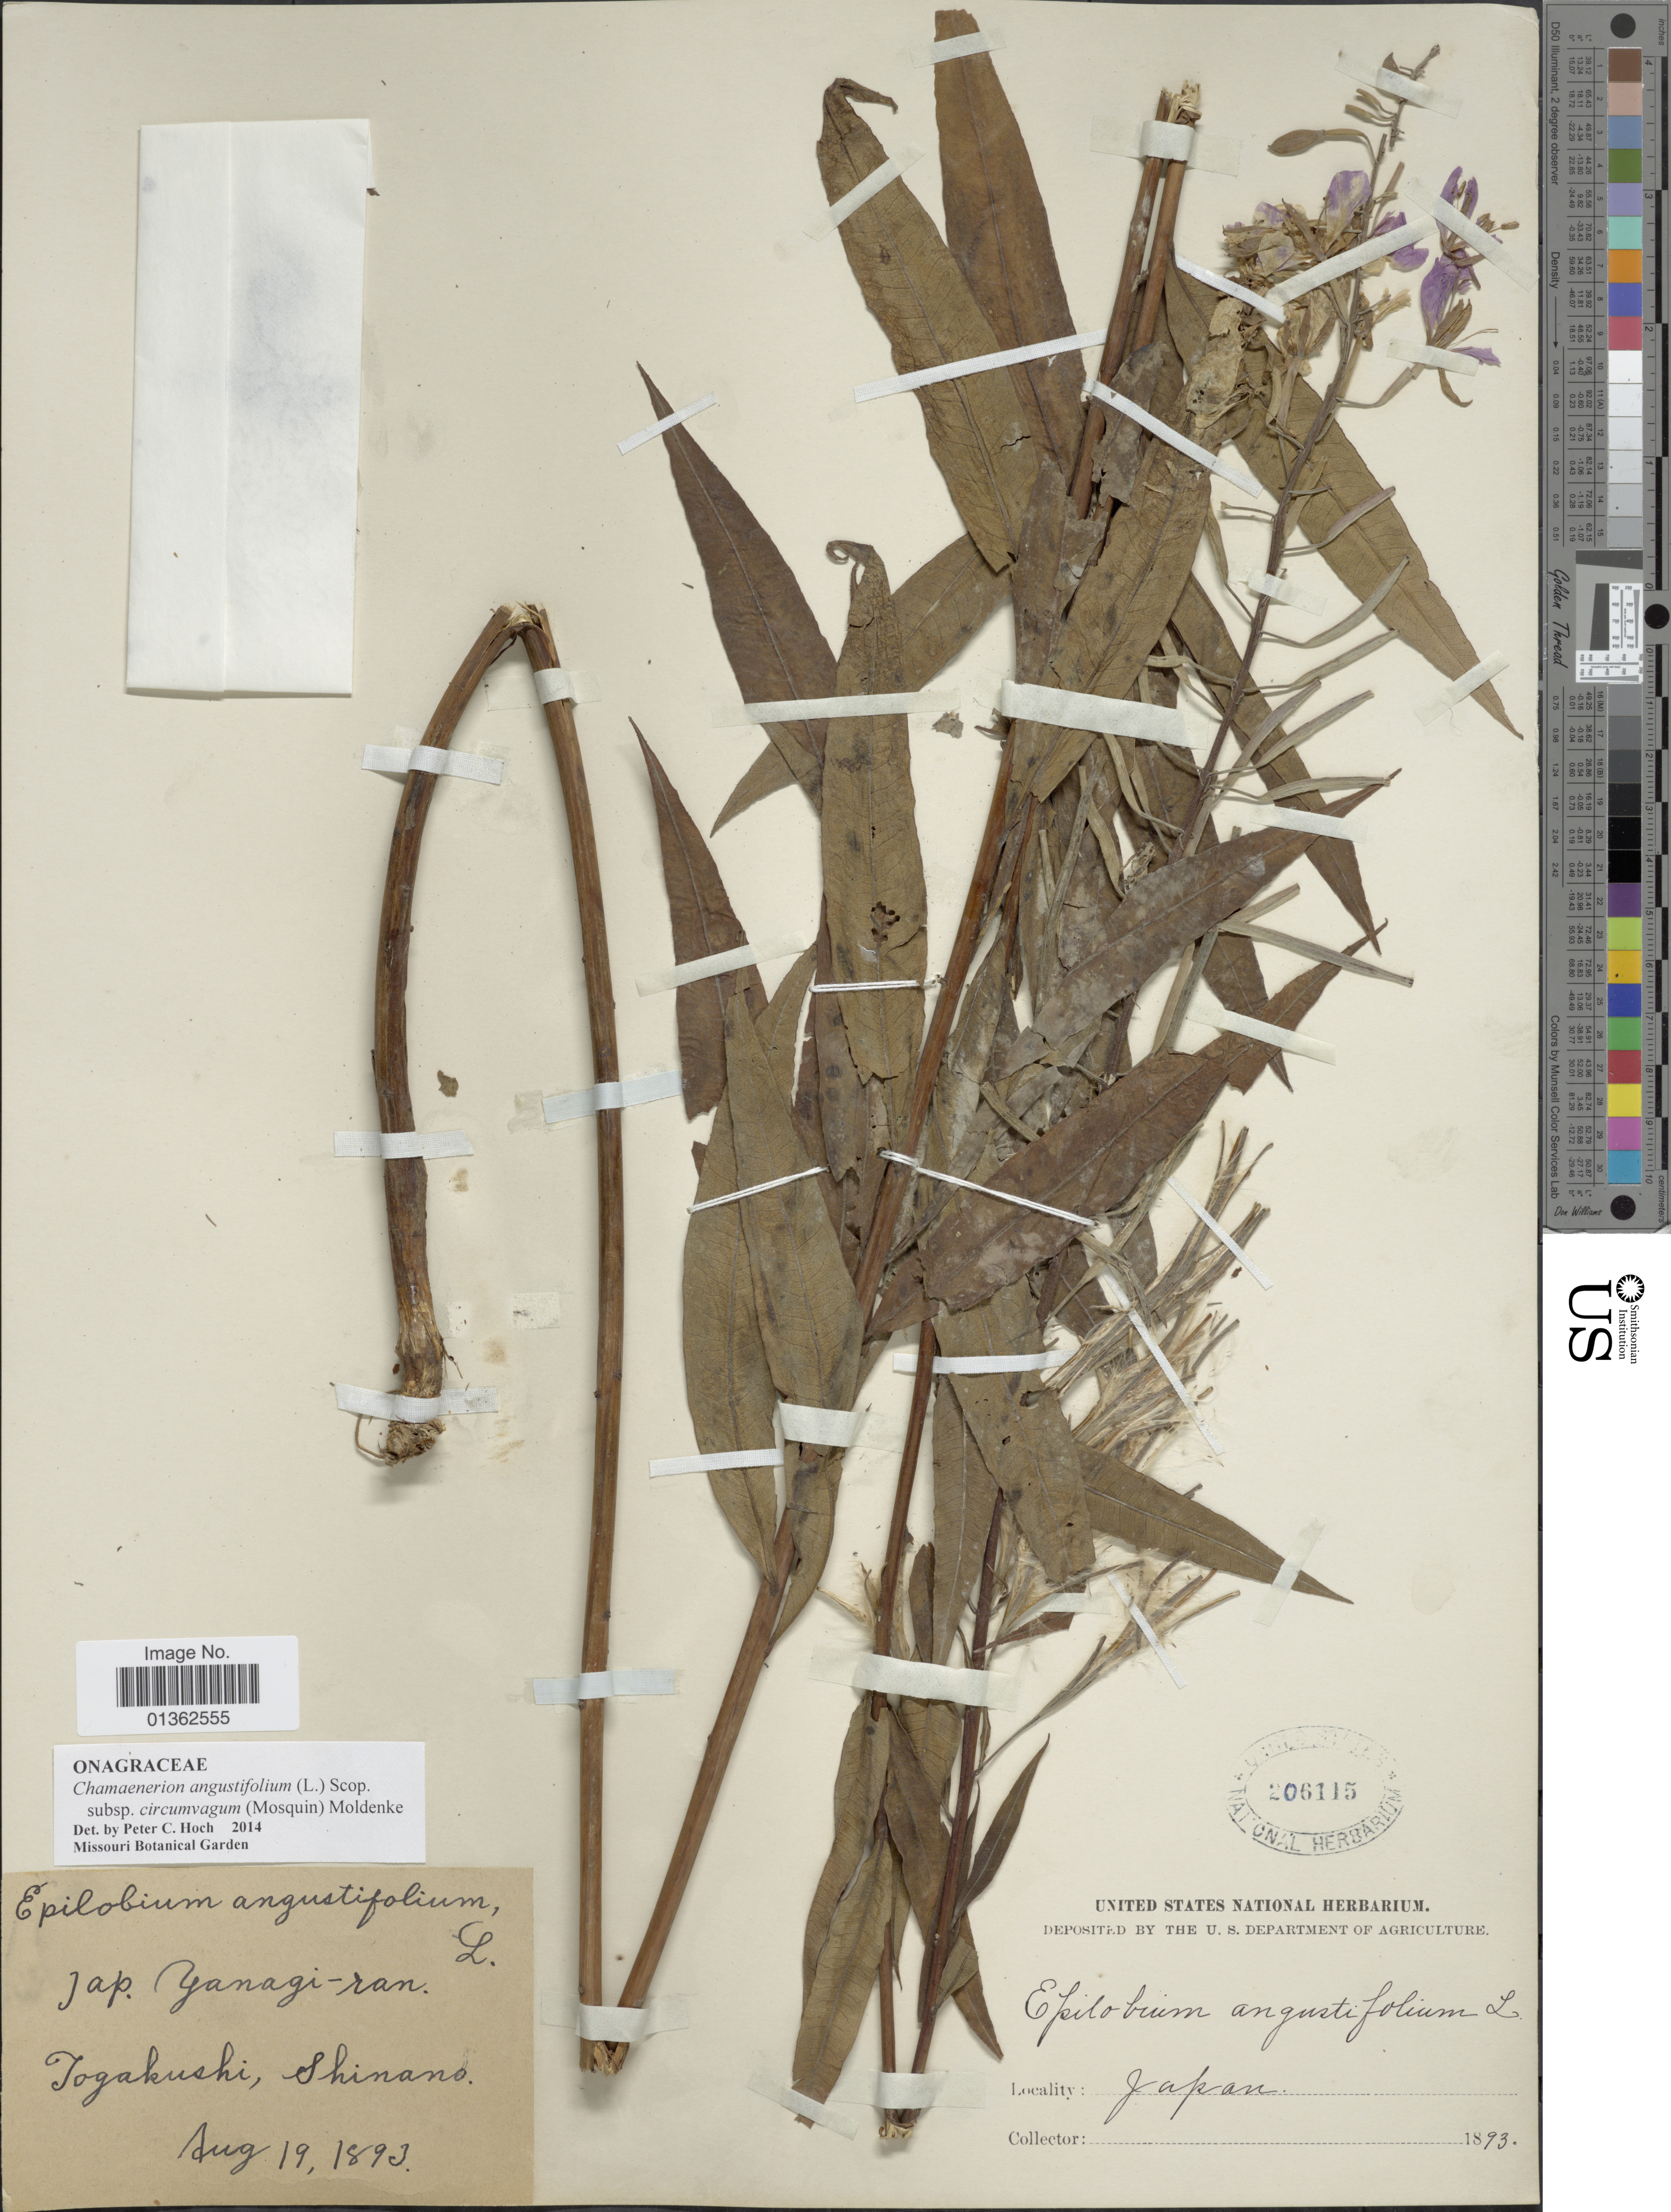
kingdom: Plantae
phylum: Tracheophyta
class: Magnoliopsida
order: Myrtales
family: Onagraceae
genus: Chamaenerion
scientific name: Chamaenerion angustifolium subsp. circumvagum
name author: (Mosquin) Moldenke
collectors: U.S. National Herbarium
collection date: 1893-08-19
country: Japan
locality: Togakushi, Shinano.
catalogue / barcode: US 206115